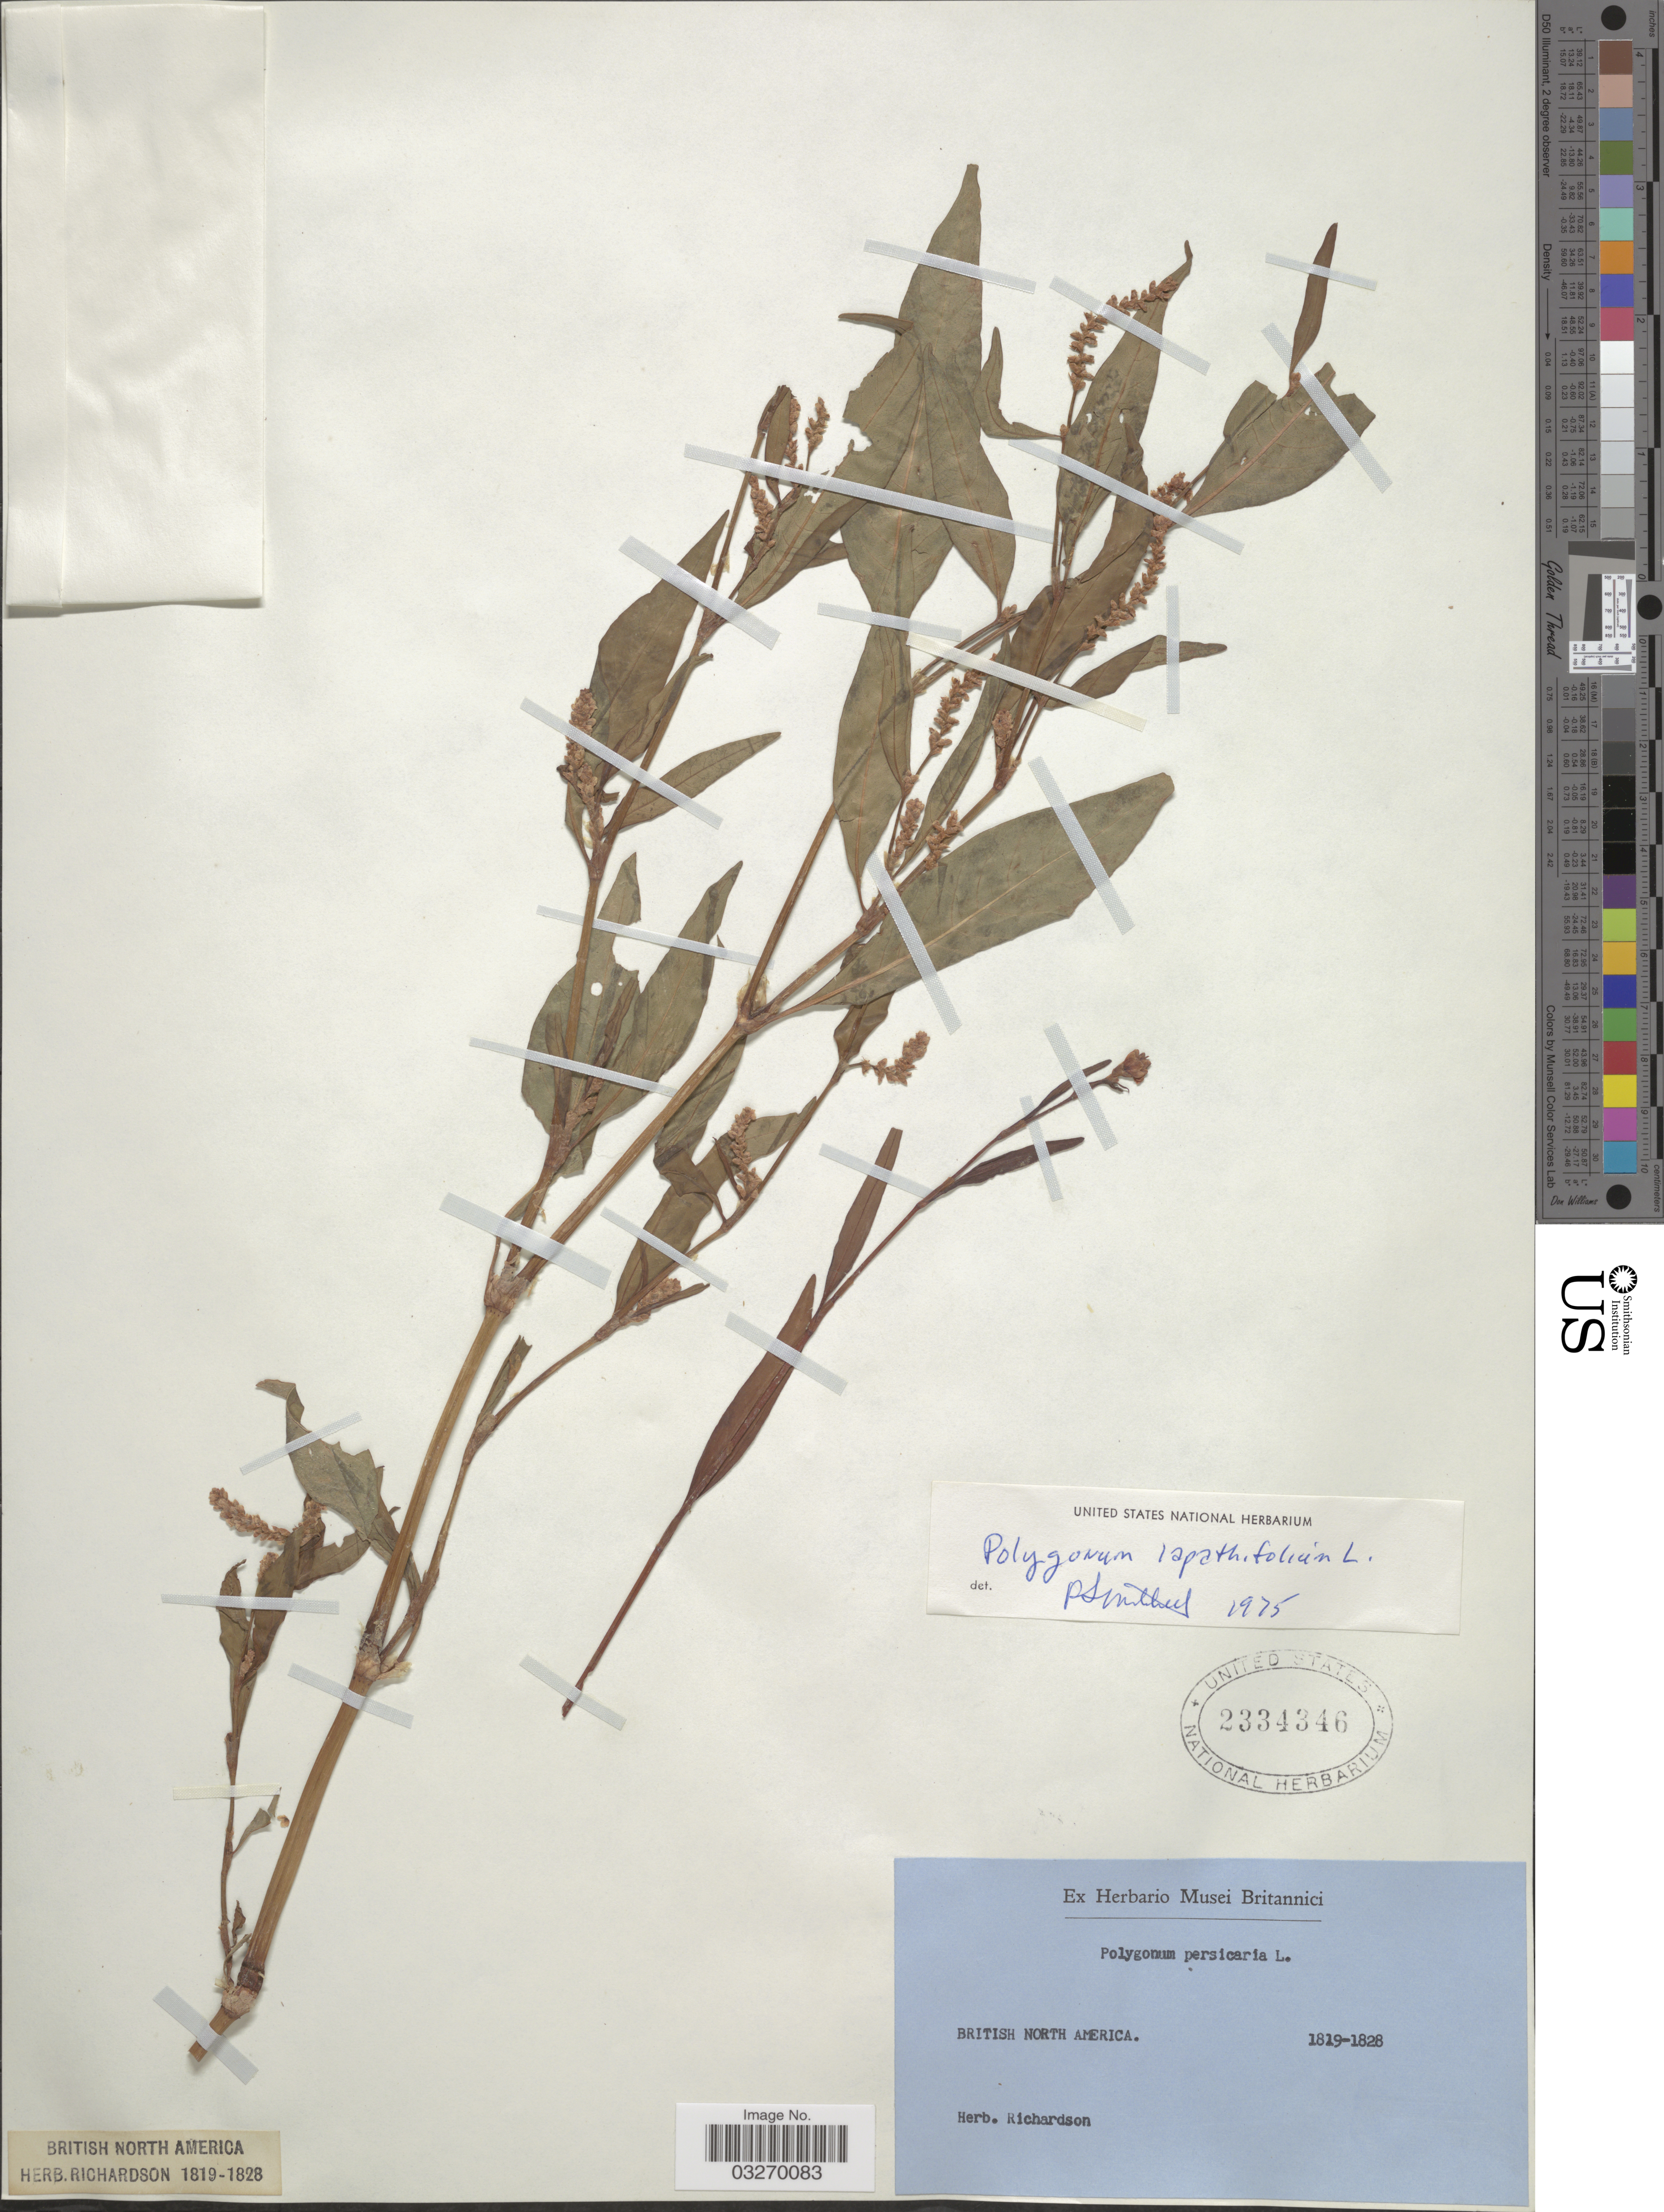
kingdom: Plantae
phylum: Tracheophyta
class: Magnoliopsida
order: Caryophyllales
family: Polygonaceae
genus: Persicaria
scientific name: Persicaria lapathifolia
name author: (L.) Delarbre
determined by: Atha, D. E.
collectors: Ex herb. Richardson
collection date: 1819/1828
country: Canada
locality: British North America.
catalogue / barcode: US 2334346